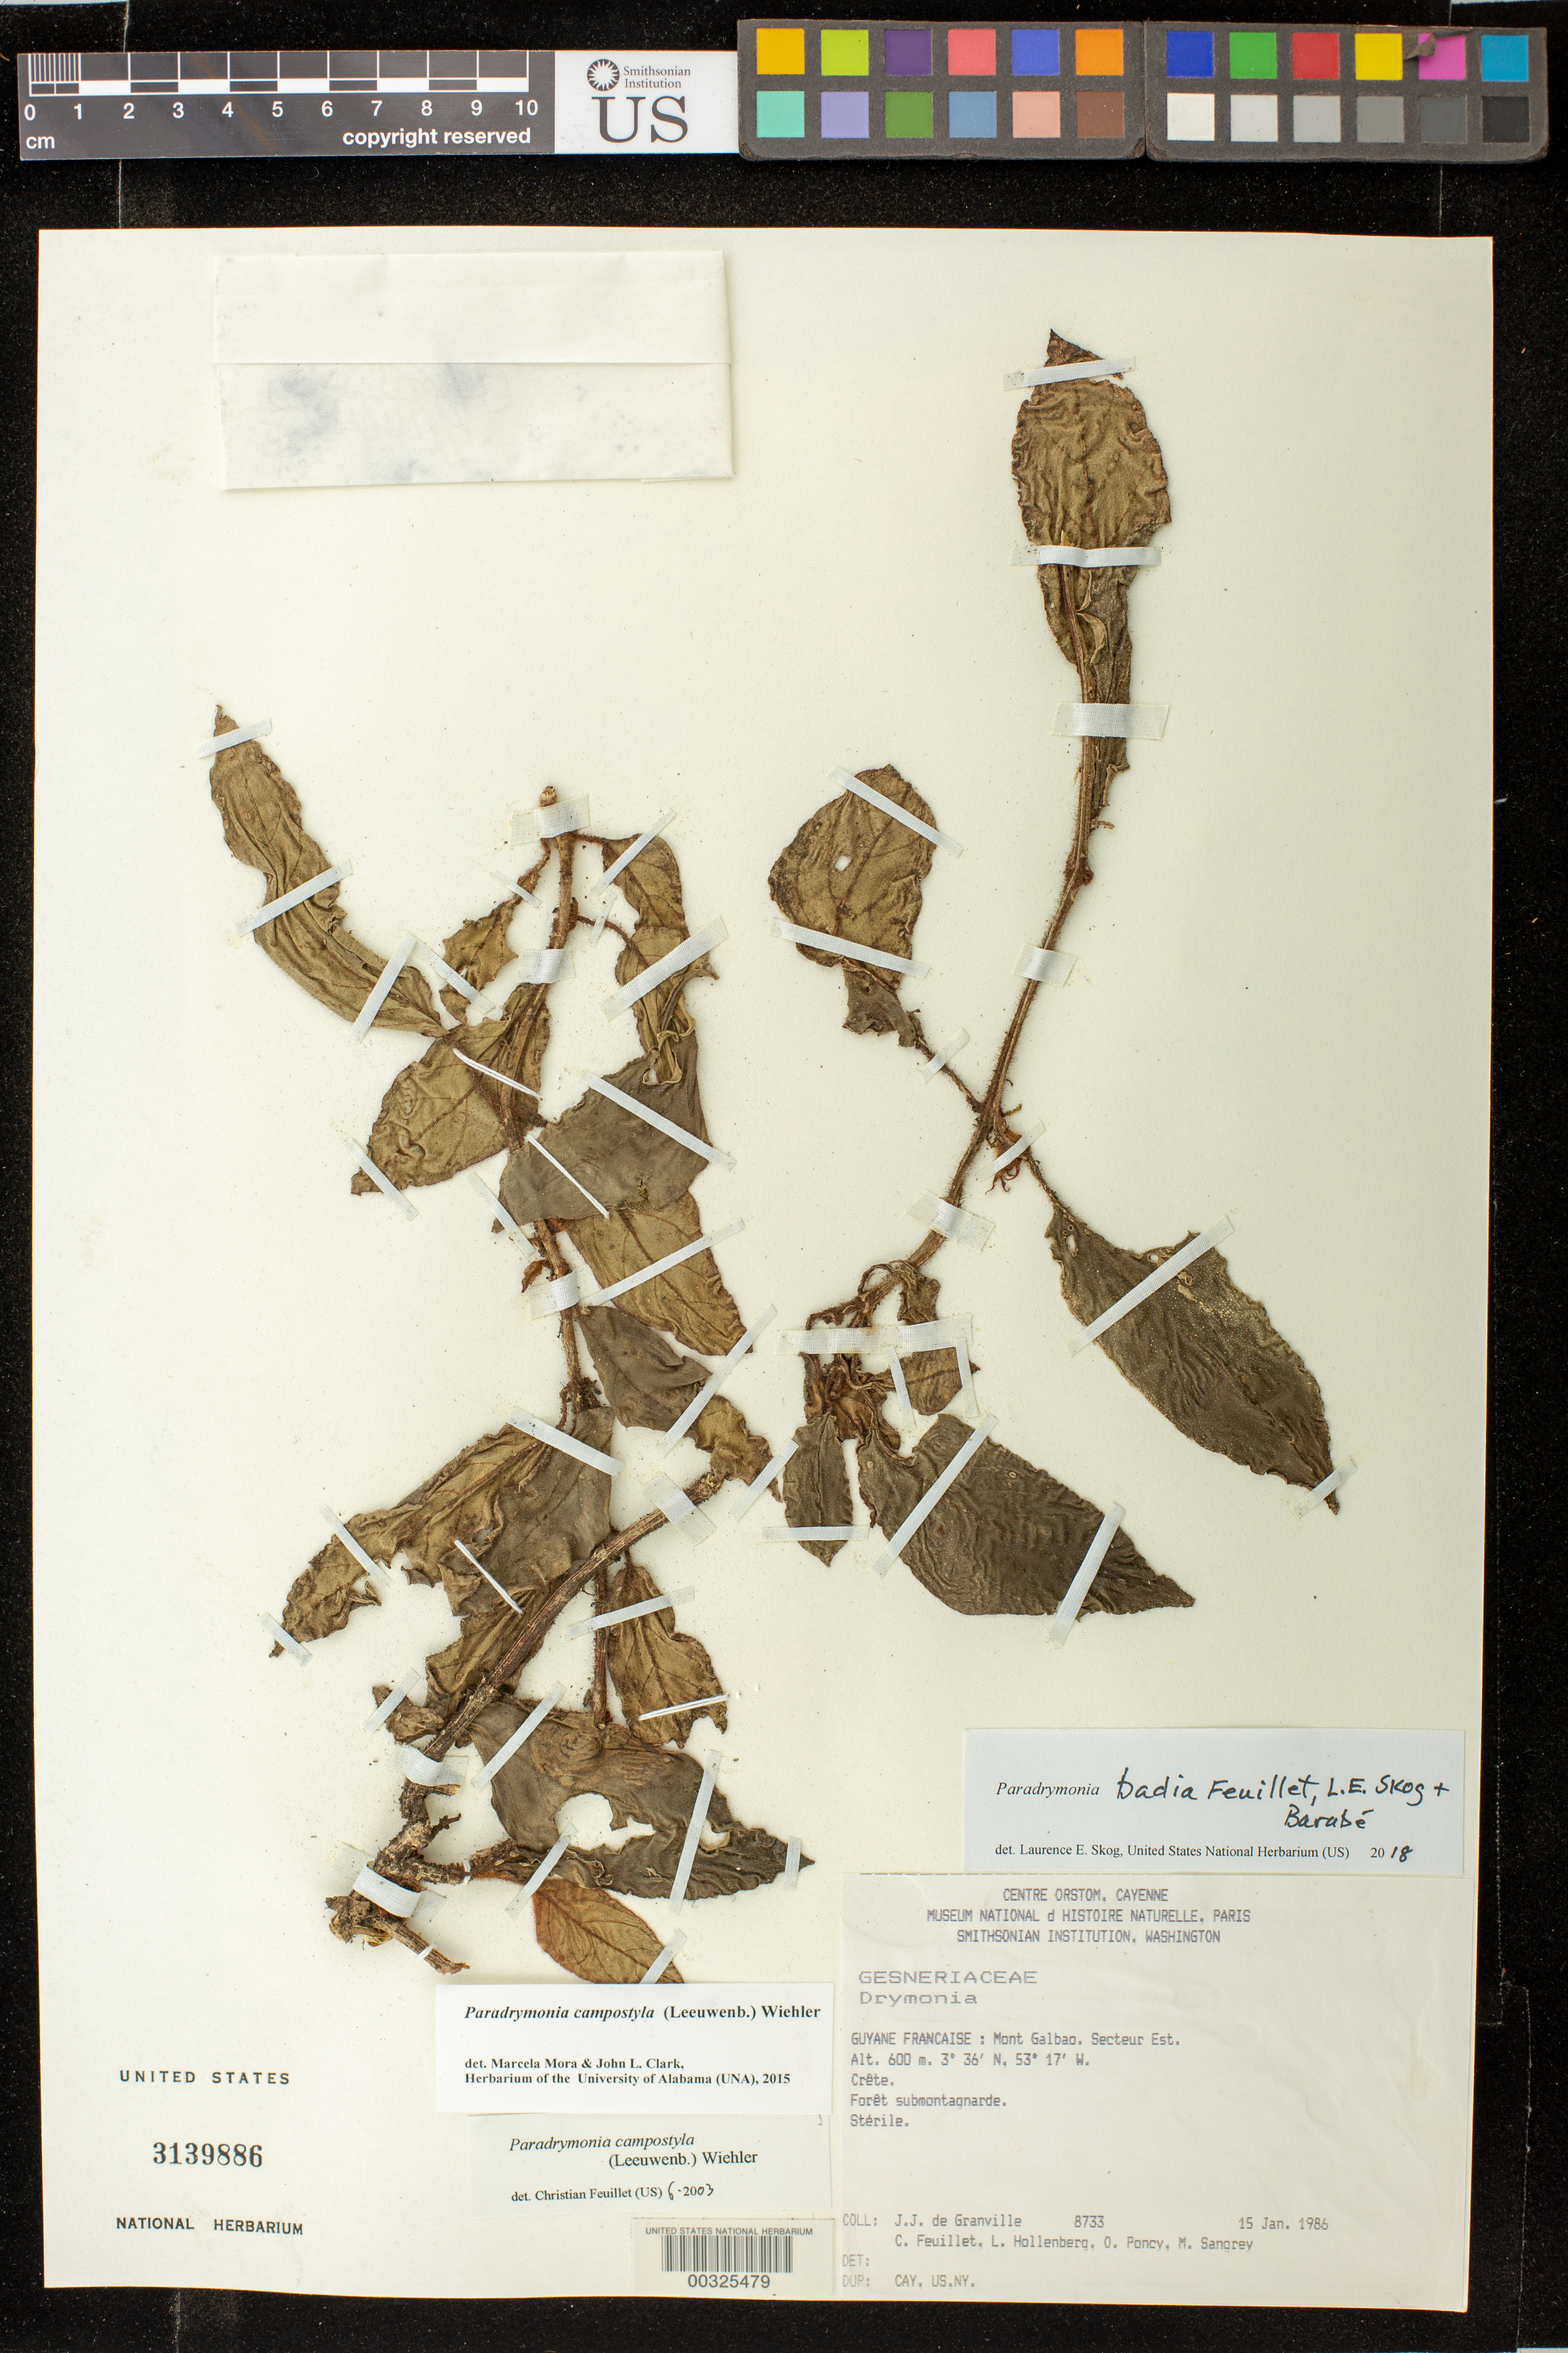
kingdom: Plantae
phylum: Tracheophyta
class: Magnoliopsida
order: Lamiales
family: Gesneriaceae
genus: Paradrymonia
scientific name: Paradrymonia badia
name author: Feuillet et al.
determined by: Skog, Laurence E.; Feuillet, C.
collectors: J.-J. de Granville, C. Feuillet, L. Hollenberg, O. Poncy & M. S. Sangrey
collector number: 8733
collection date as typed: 15 Jan 1986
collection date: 1986-01-15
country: French Guiana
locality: Mont Galbao, Secteur Est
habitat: Crête; forêt submontagnarde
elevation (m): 600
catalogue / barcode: US 3139886